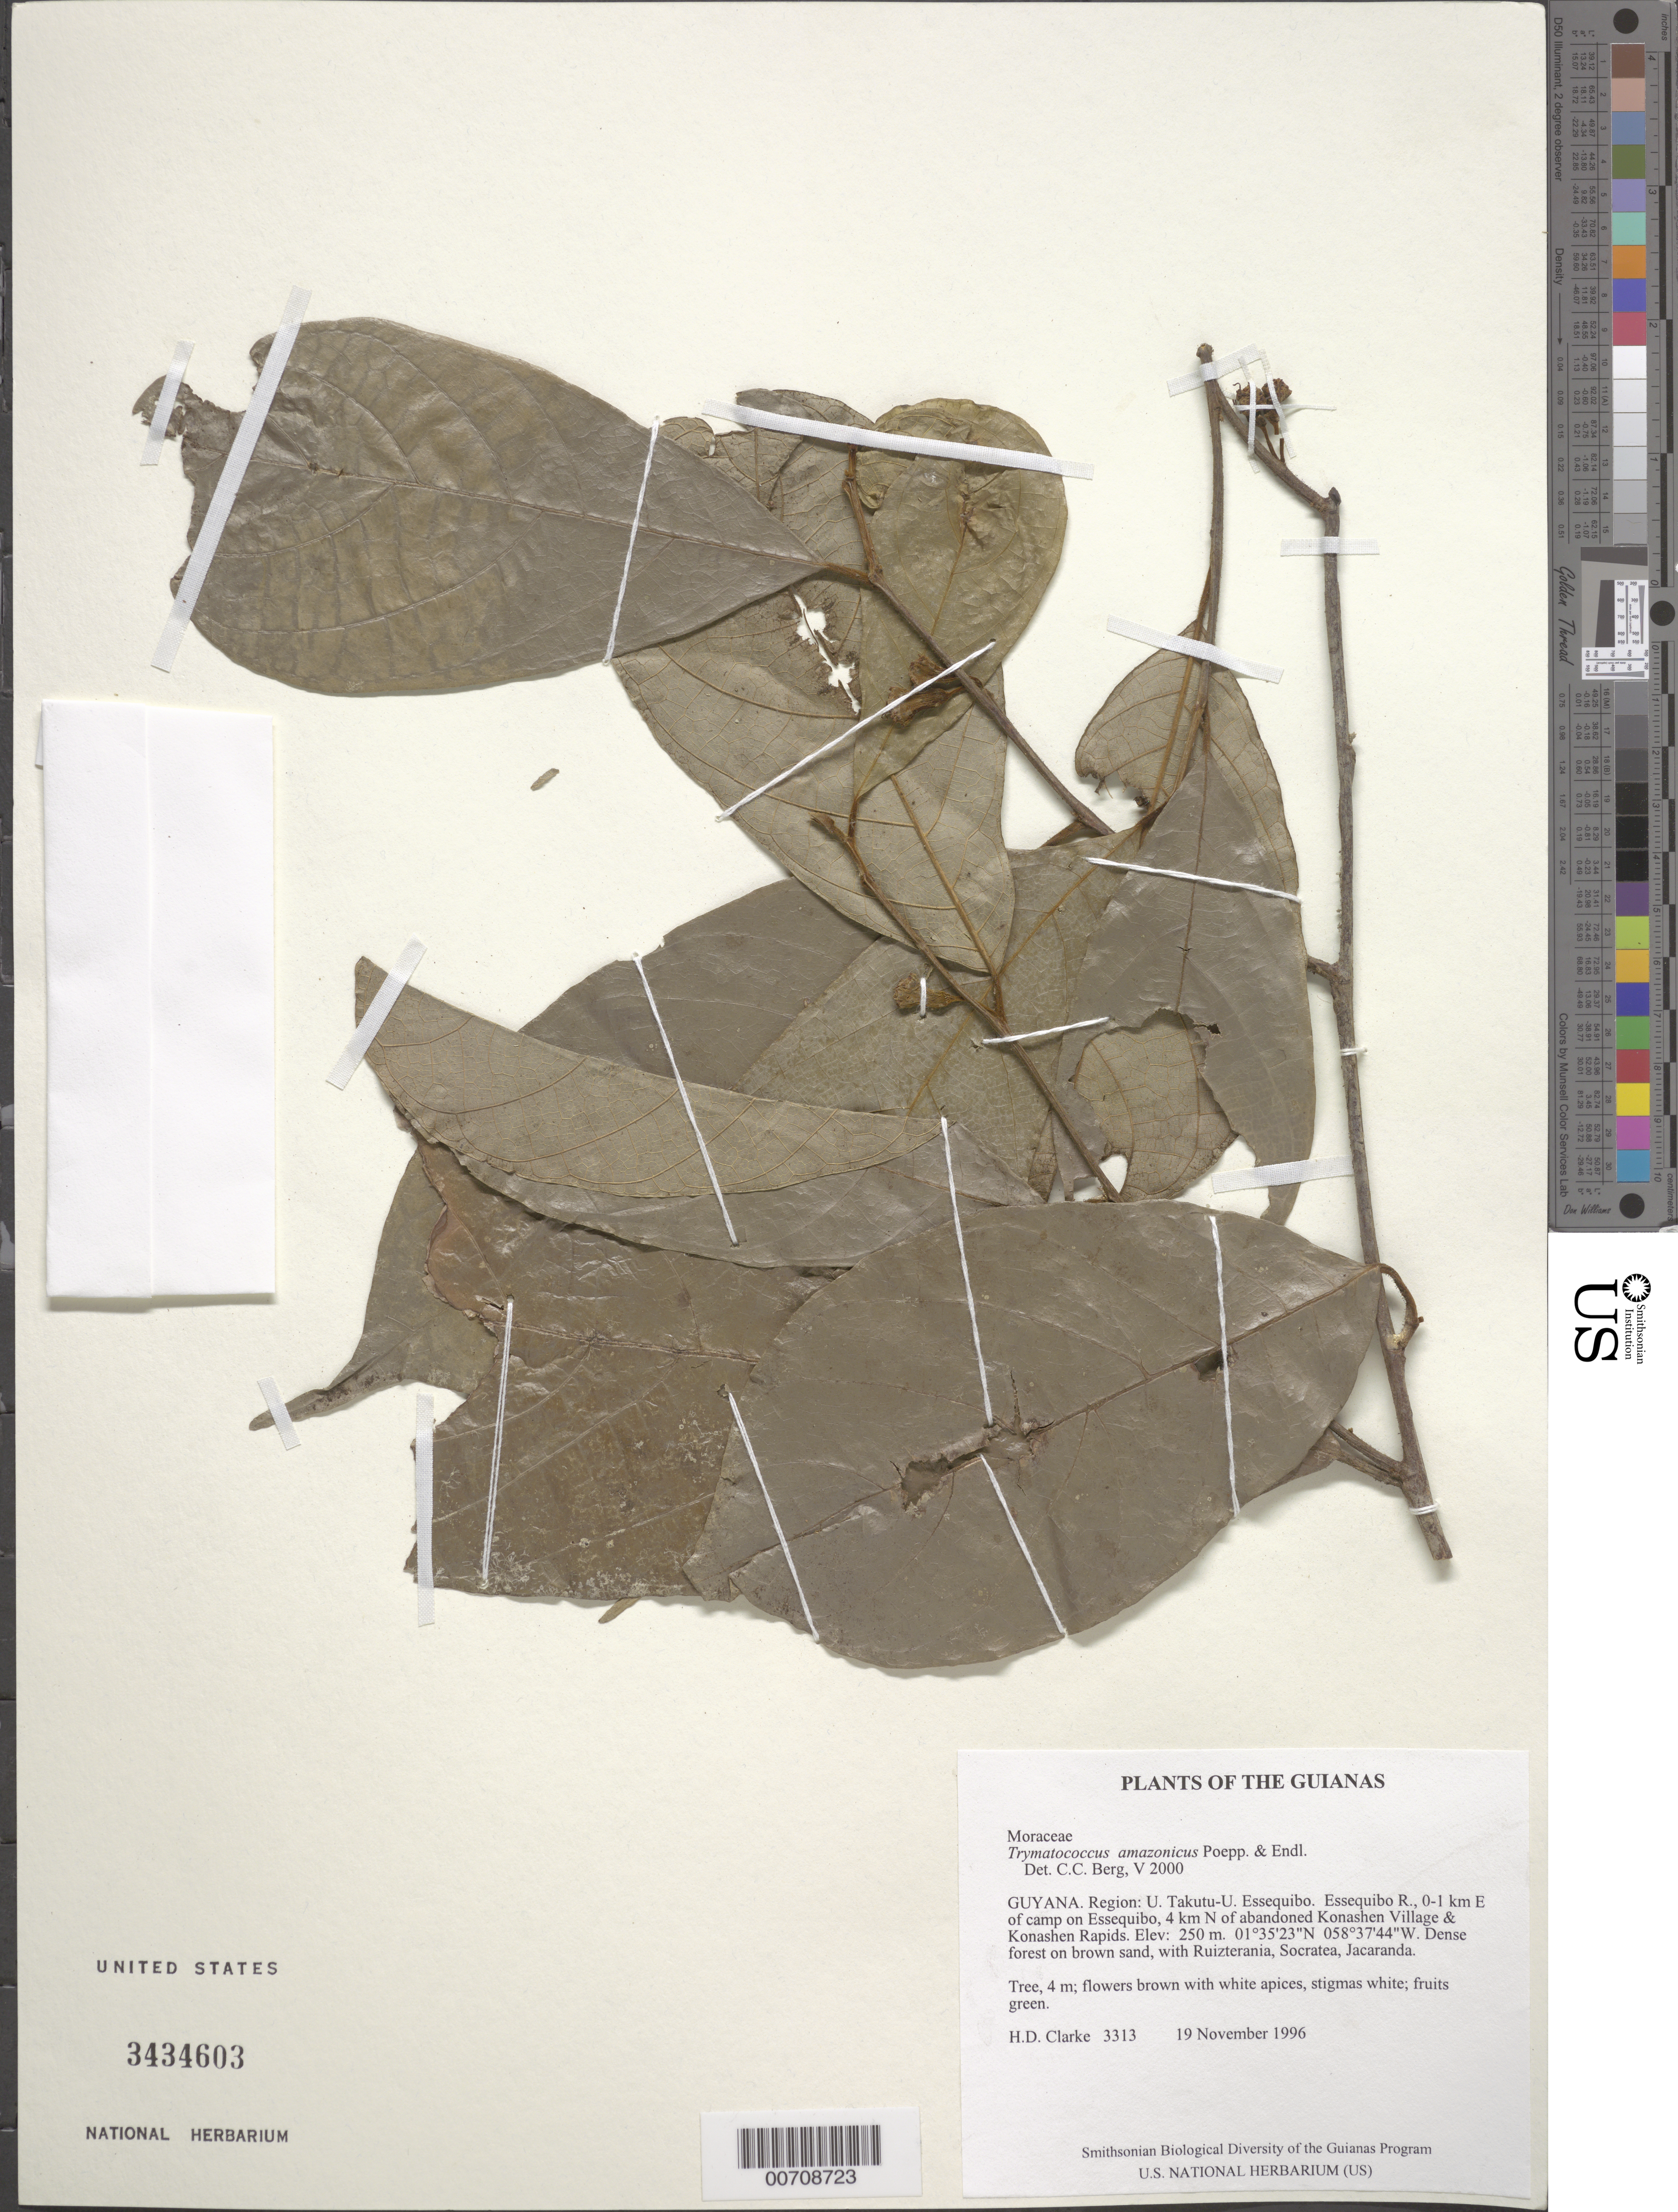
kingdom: Plantae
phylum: Tracheophyta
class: Magnoliopsida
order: Rosales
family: Moraceae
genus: Brosimum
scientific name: Brosimum amazonicum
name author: (Poepp. & Endl.) E. M. Gardner & Zerega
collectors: H. D. Clarke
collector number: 3313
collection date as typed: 19 November 1996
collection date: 1996-11-19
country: Guyana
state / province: U. Takutu-U. Essequibo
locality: Essequibo R., 0-1 km E of camp on Essequibo, 4 km N of abandoned Konashen Village & Konashen Rapids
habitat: Dense forest on brown sand, with Ruizterania, Socratea, Jacaranda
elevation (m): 250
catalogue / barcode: US 3434603